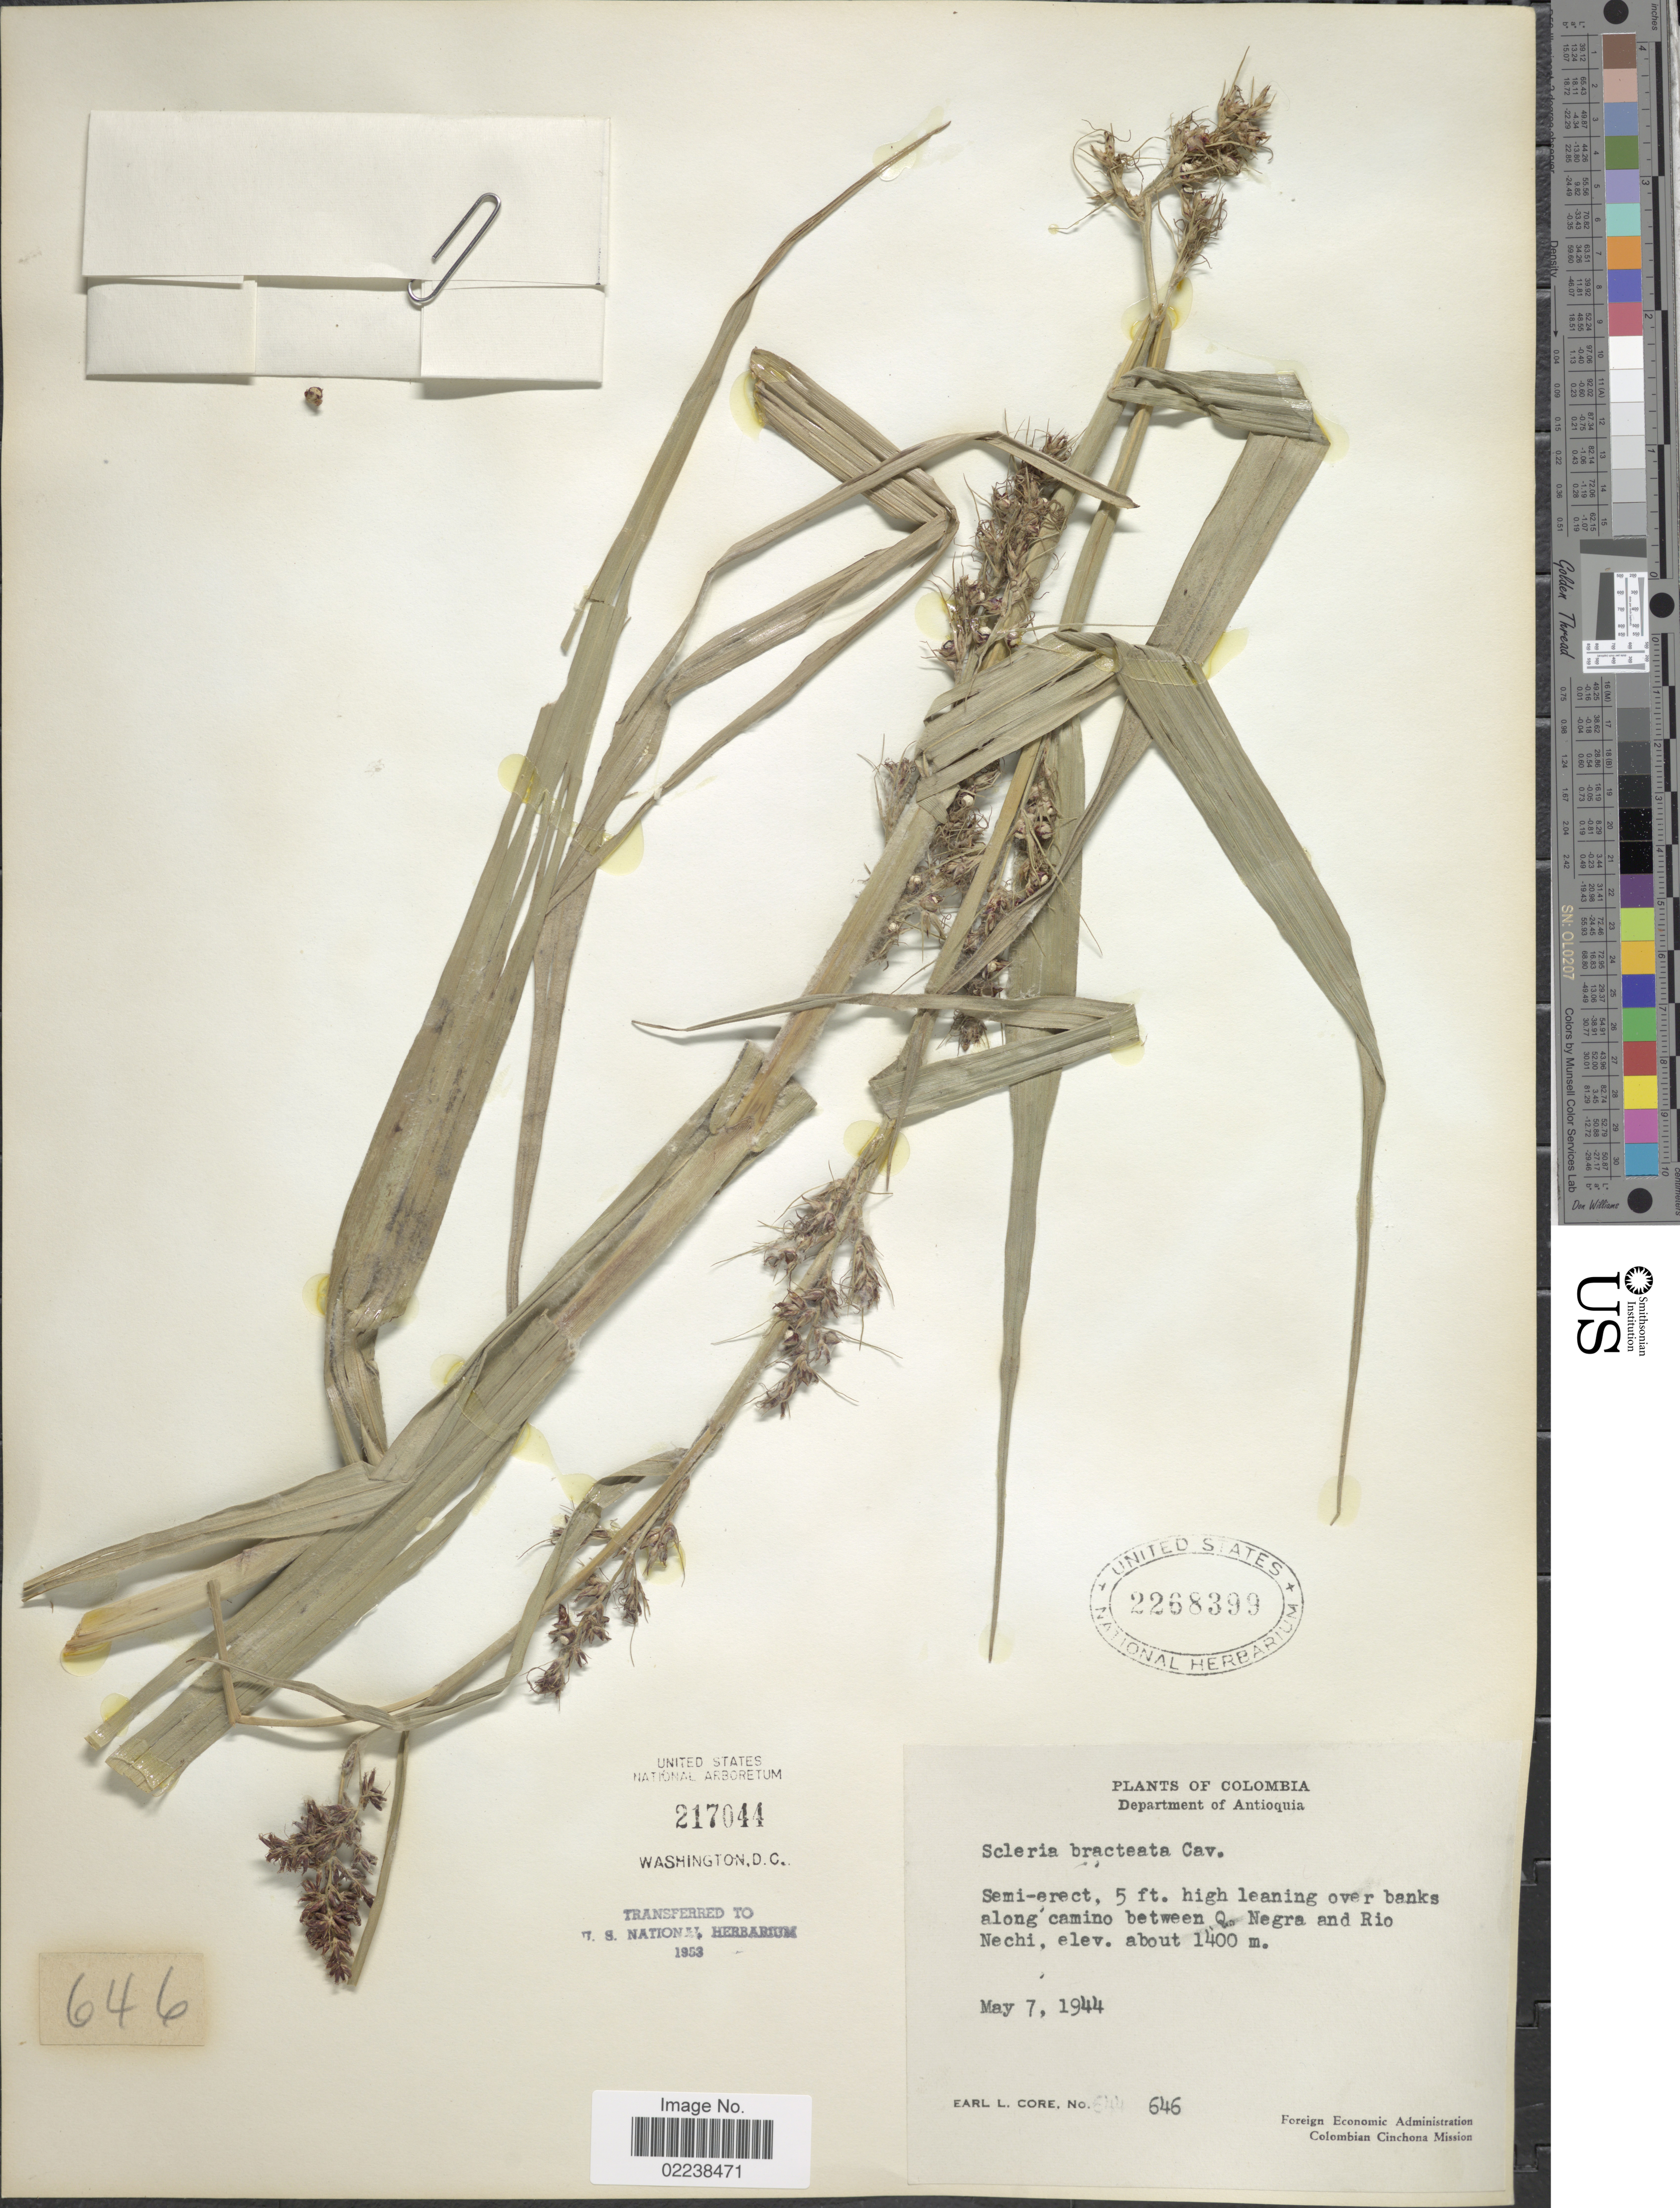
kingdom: Plantae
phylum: Tracheophyta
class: Liliopsida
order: Poales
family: Cyperaceae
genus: Scleria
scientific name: Scleria bracteata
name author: Cav.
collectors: E. L. Core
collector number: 646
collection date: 1944-05-07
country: Colombia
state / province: Antioquia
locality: Department of Antioquia. High leaning over banks along camino between Q. Negra and Rio Nechi.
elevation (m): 1400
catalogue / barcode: US 2268399